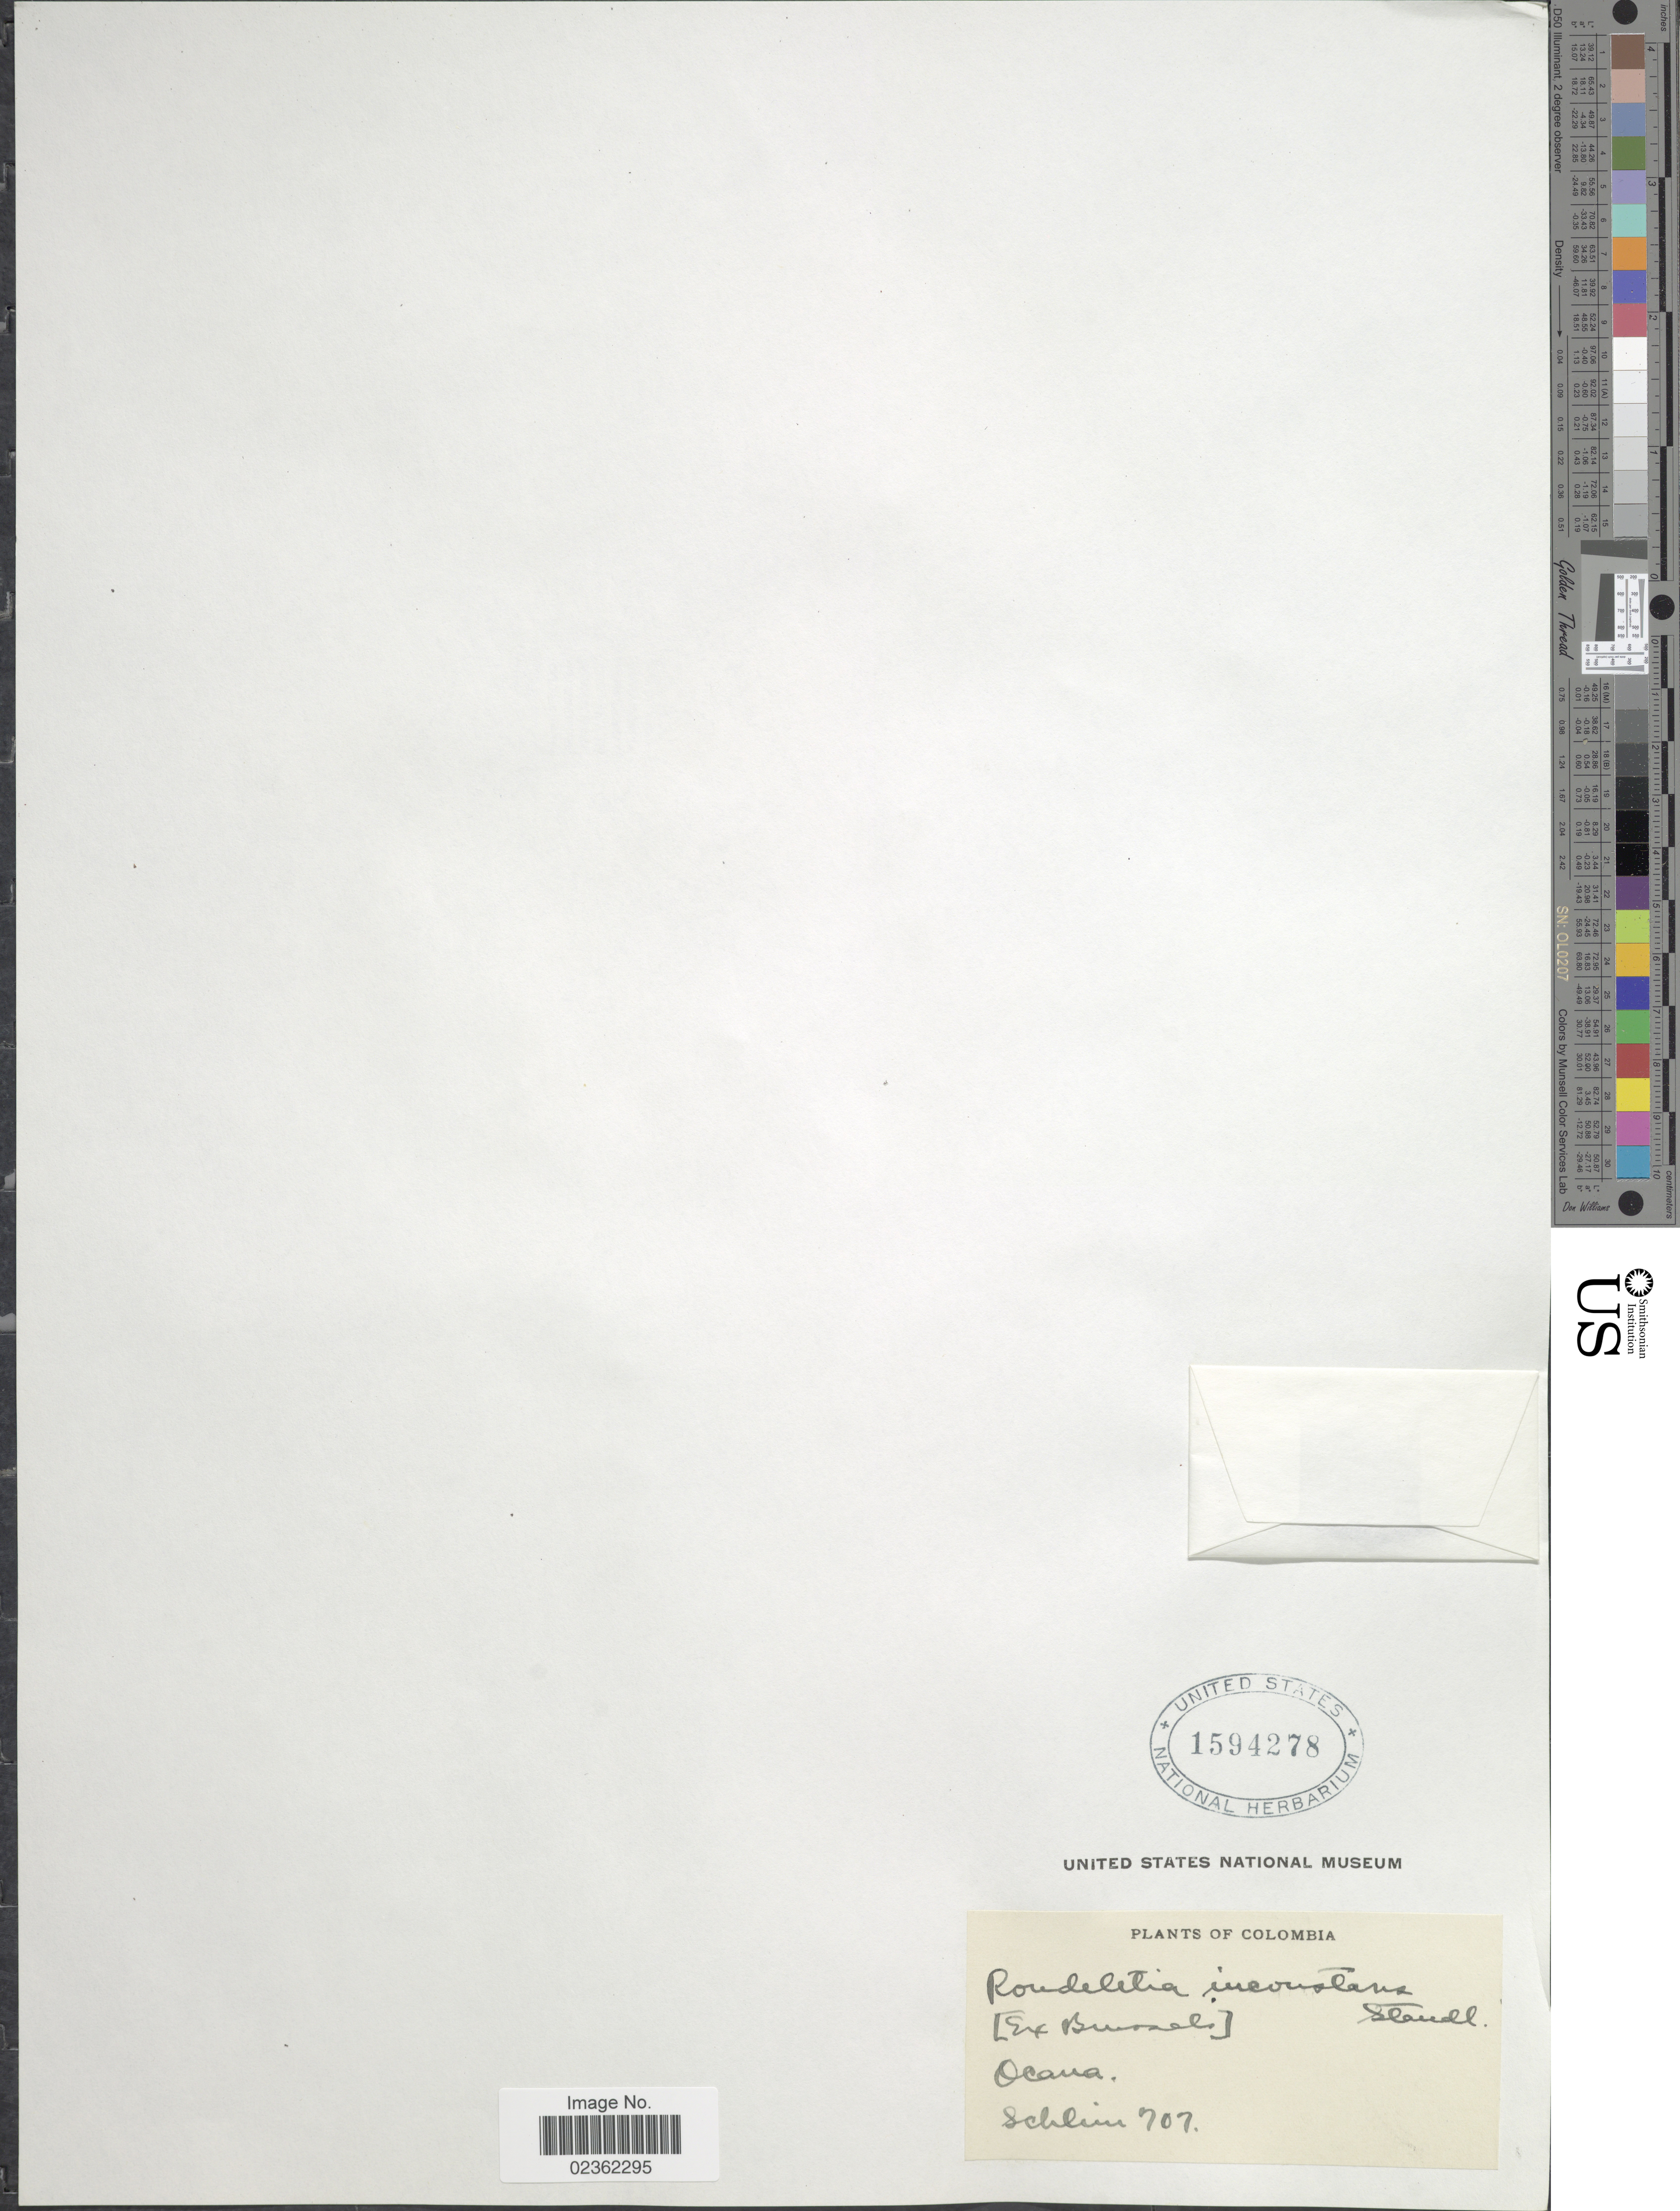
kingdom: Plantae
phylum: Tracheophyta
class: Magnoliopsida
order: Gentianales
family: Rubiaceae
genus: Rondeletia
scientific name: Rondeletia inconstans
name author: Standl.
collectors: Schlim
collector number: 707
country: Colombia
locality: Ocana.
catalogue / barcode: US 1594278